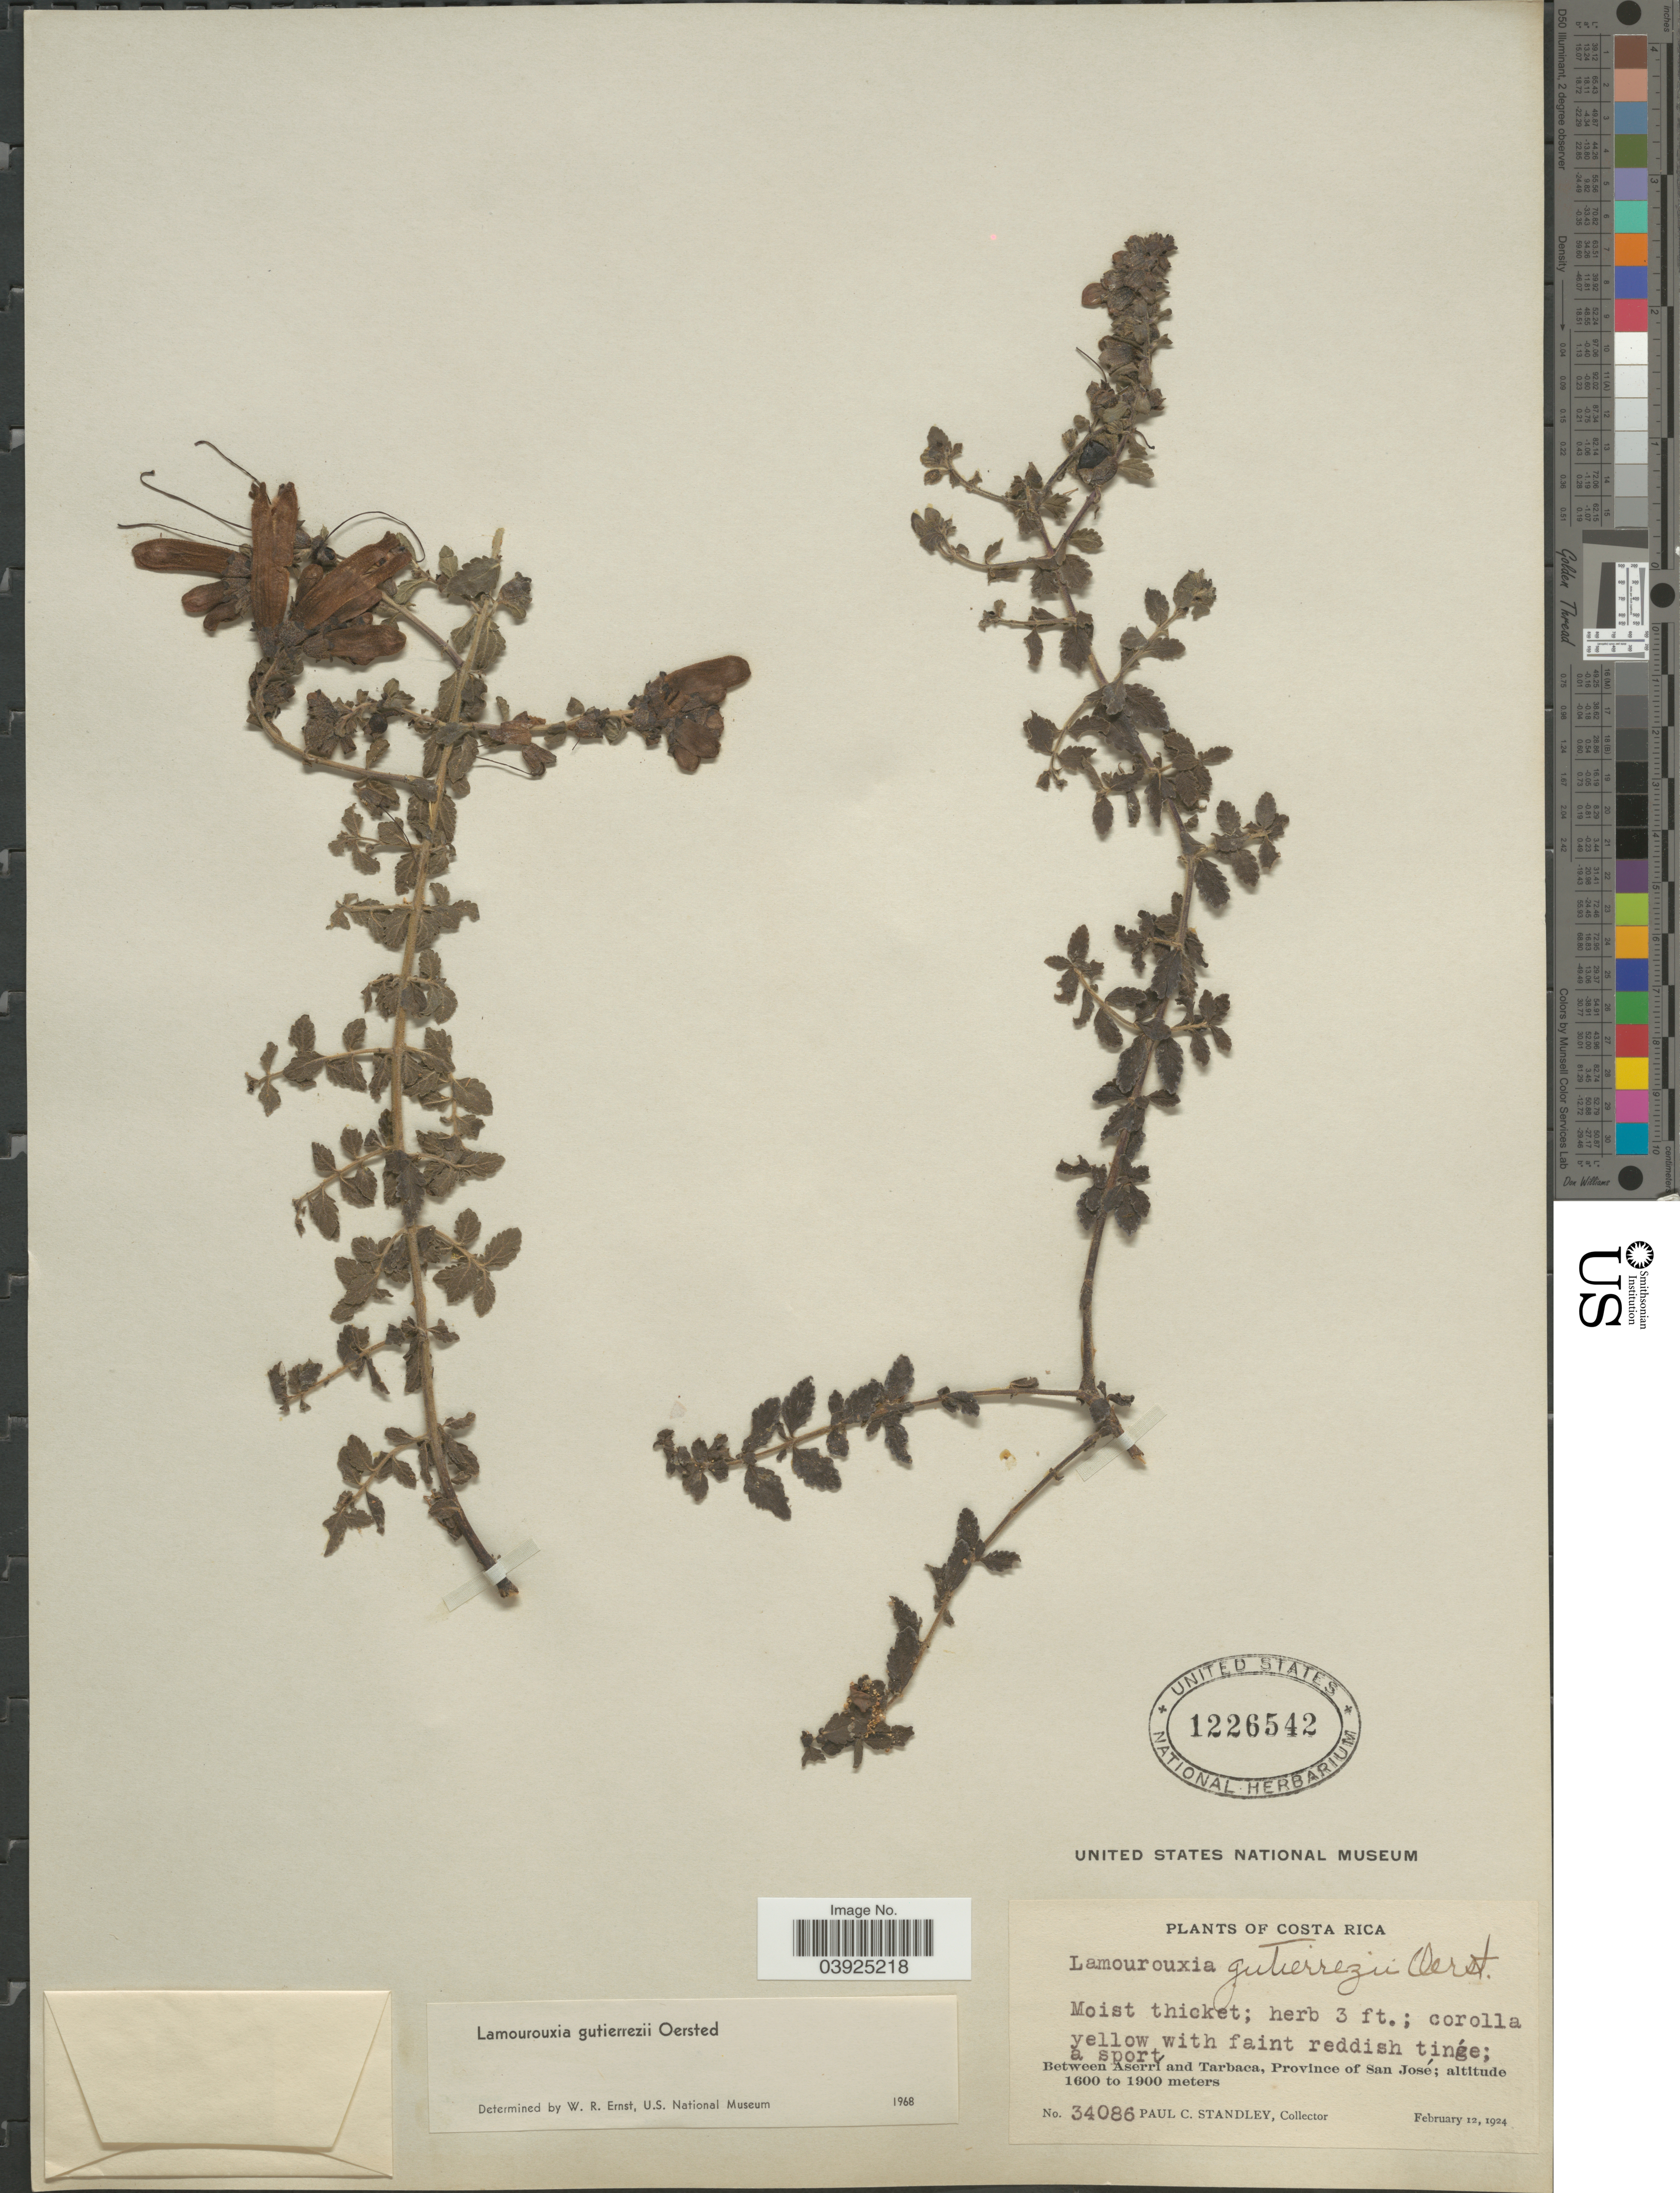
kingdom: Plantae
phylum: Tracheophyta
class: Magnoliopsida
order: Lamiales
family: Orobanchaceae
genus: Lamourouxia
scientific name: Lamourouxia gutierrezii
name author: Oerst.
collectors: P. C. Standley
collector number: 34086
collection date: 1924-02-12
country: Costa Rica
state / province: San José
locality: Moist thicket. Between Aserrí and Tarbaca.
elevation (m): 1600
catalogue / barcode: US 1226542